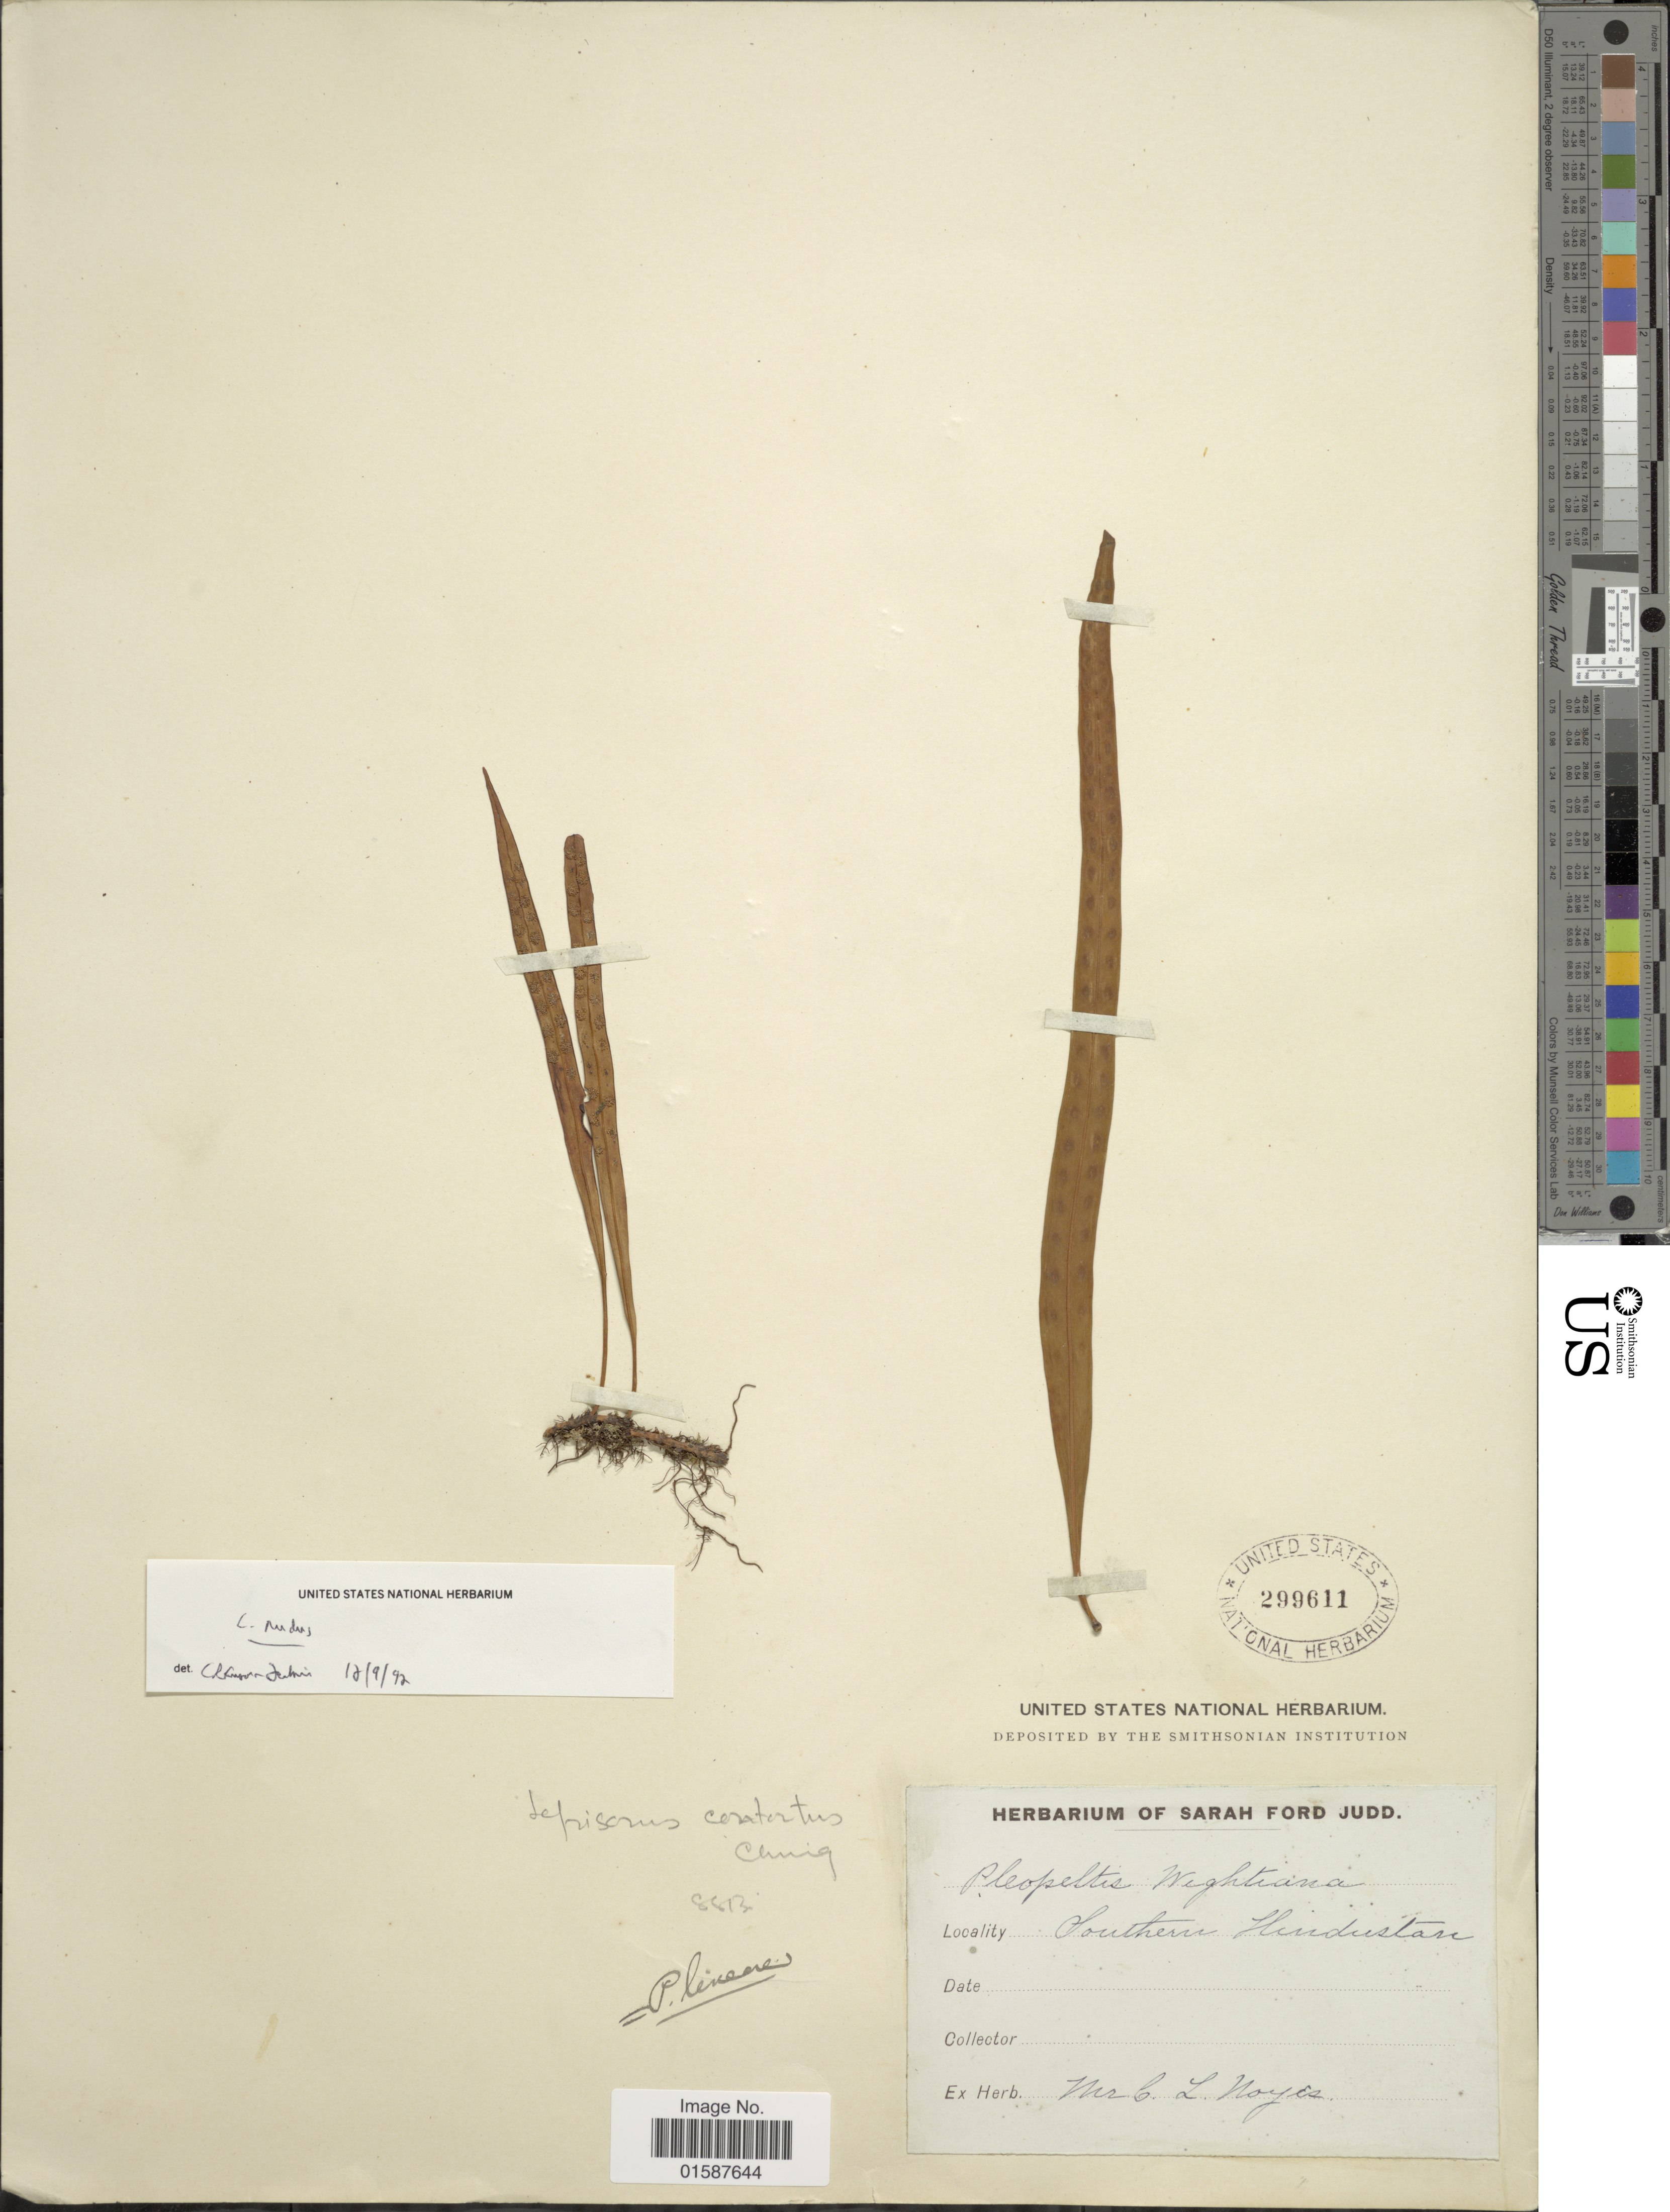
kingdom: Plantae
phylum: Tracheophyta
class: Polypodiopsida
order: Polypodiales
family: Polypodiaceae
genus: Lepisorus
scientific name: Lepisorus contortus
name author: (Christ) Ching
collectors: ex herb. C. L. Noyes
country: India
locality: Southern Hindustan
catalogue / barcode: US 299611